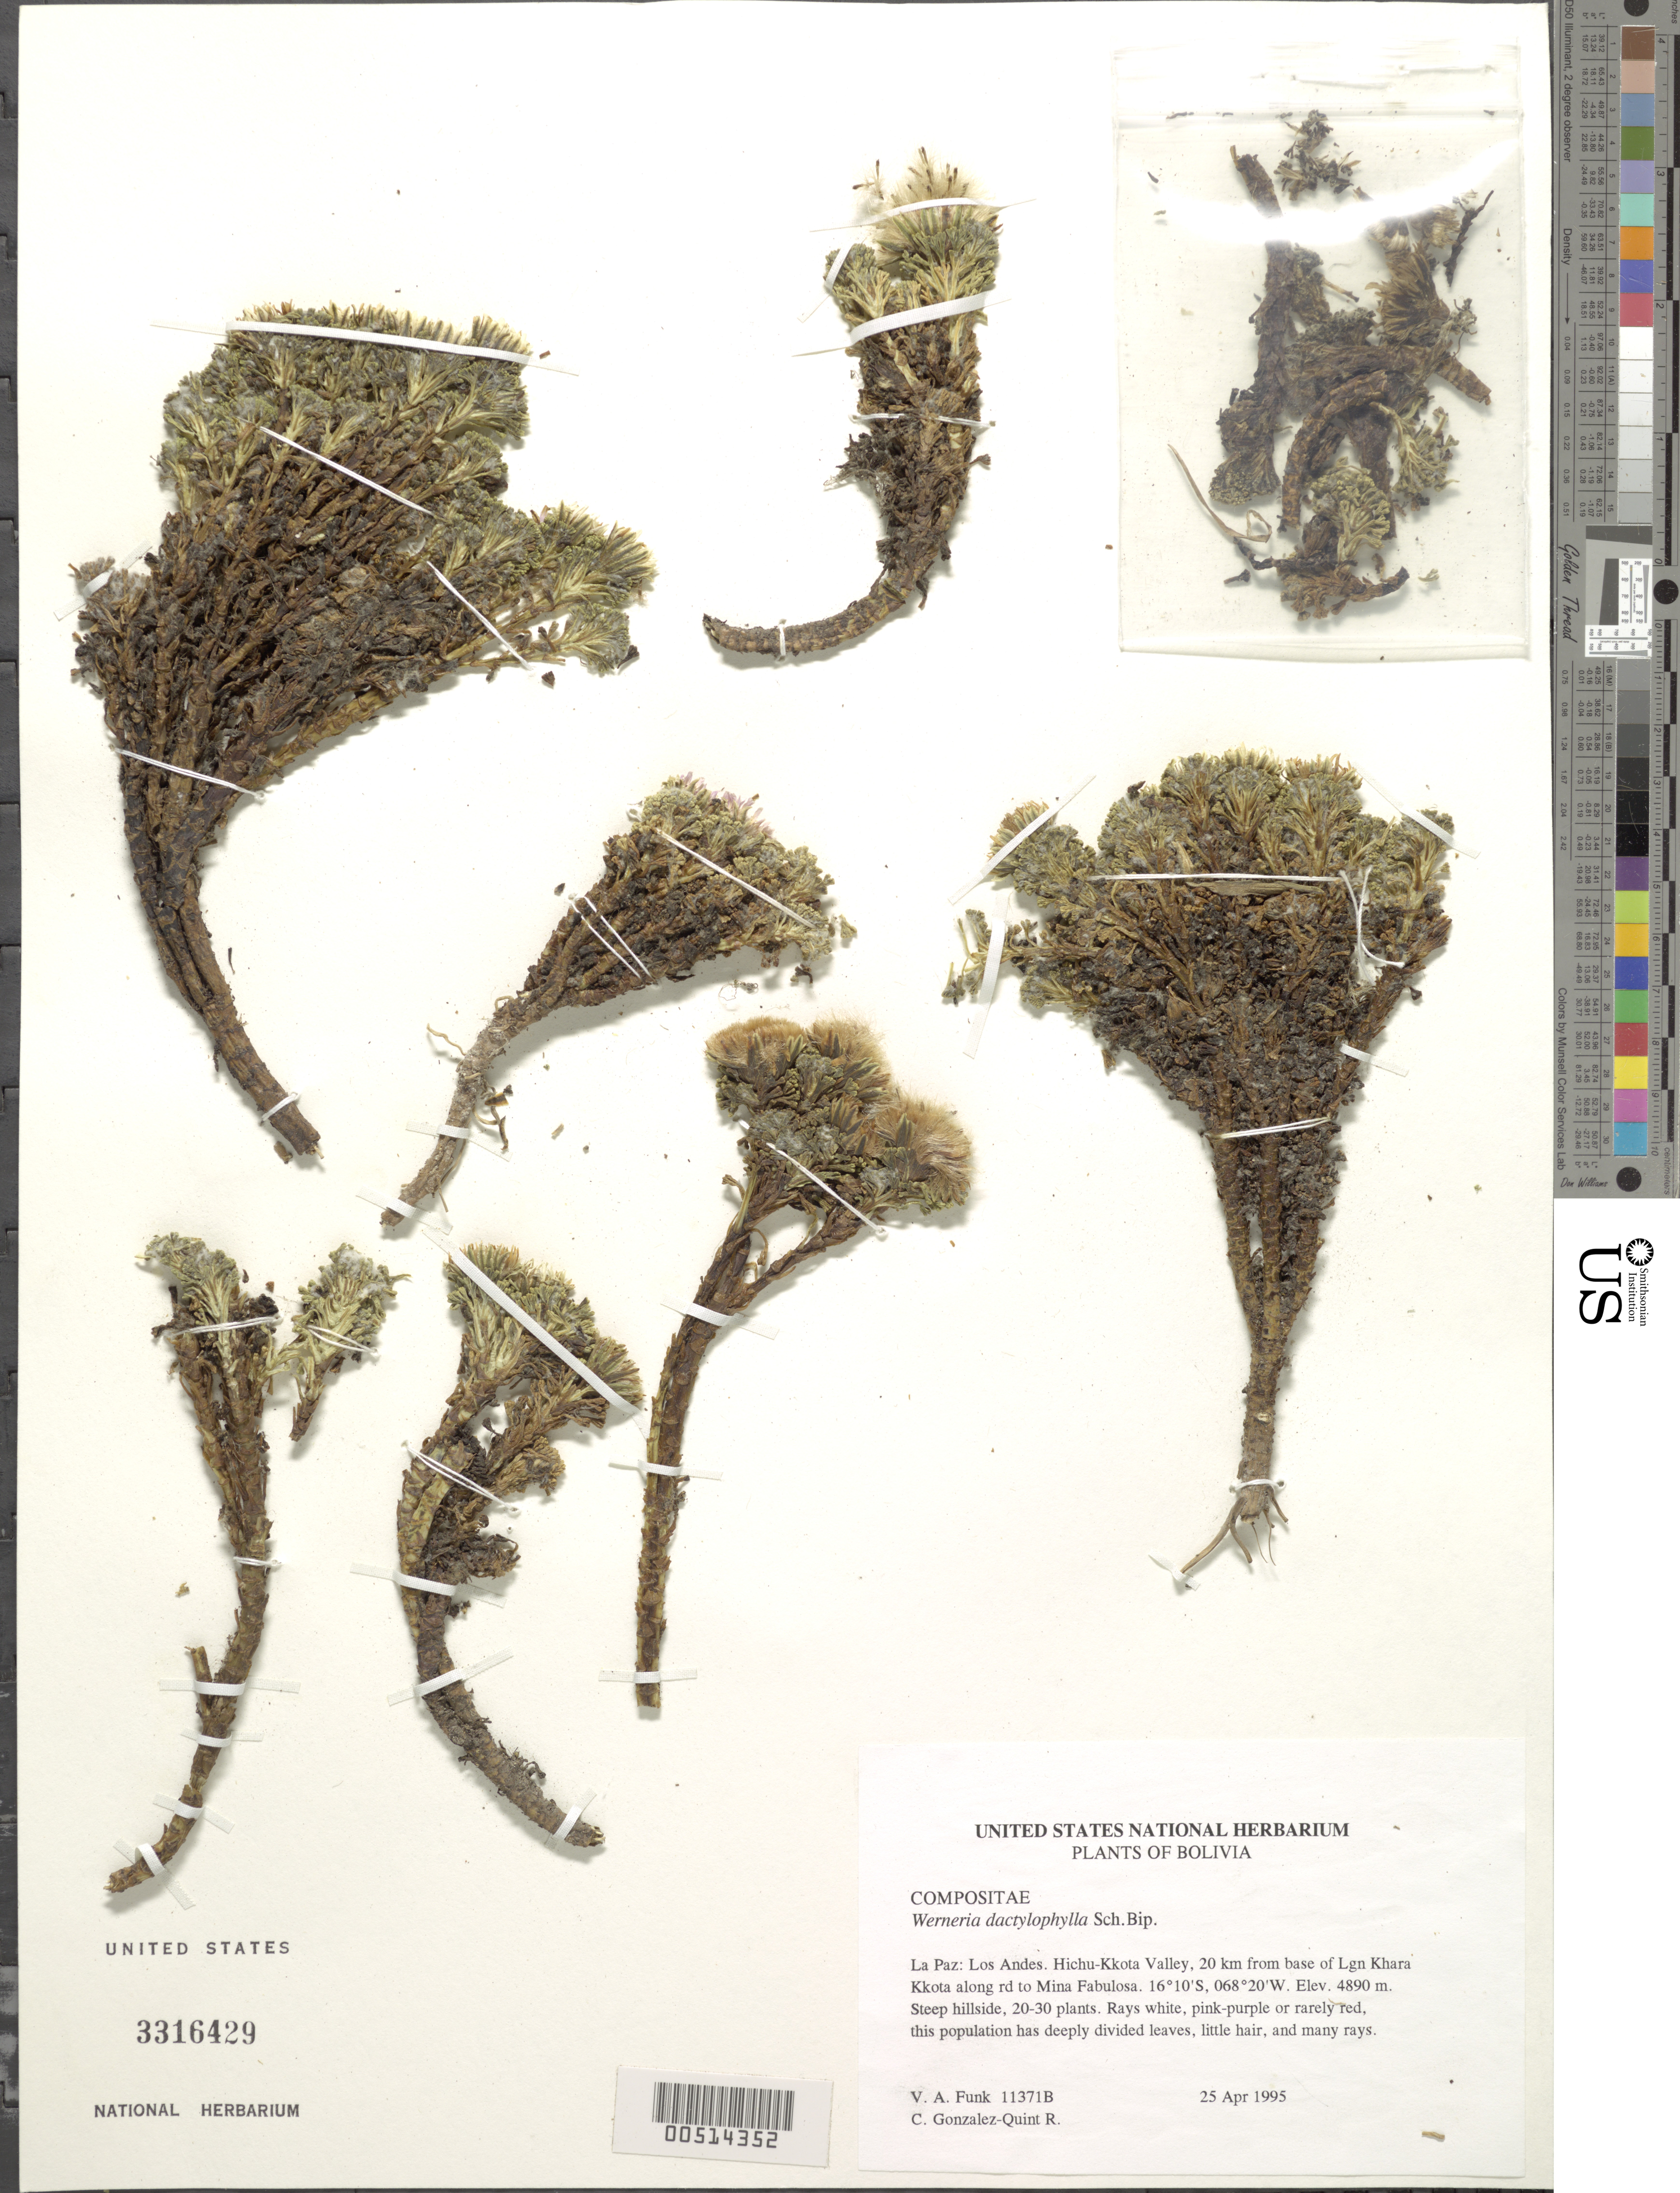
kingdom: Plantae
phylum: Tracheophyta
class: Magnoliopsida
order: Asterales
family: Asteraceae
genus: Xenophyllum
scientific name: Xenophyllum dactylophyllum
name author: (Sch. Bip.) V.A. Funk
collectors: V. Funk & C. González-Quint R.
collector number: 11371 B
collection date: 1995-04-25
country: Bolivia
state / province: La Paz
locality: Los Andes, Hichu-Kkota Valley, 20 km from base of Lgn Khara Kkota along road to Mina Fabulosa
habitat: Steep hillside, 20-30 plants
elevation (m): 4890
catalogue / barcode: US 3316429